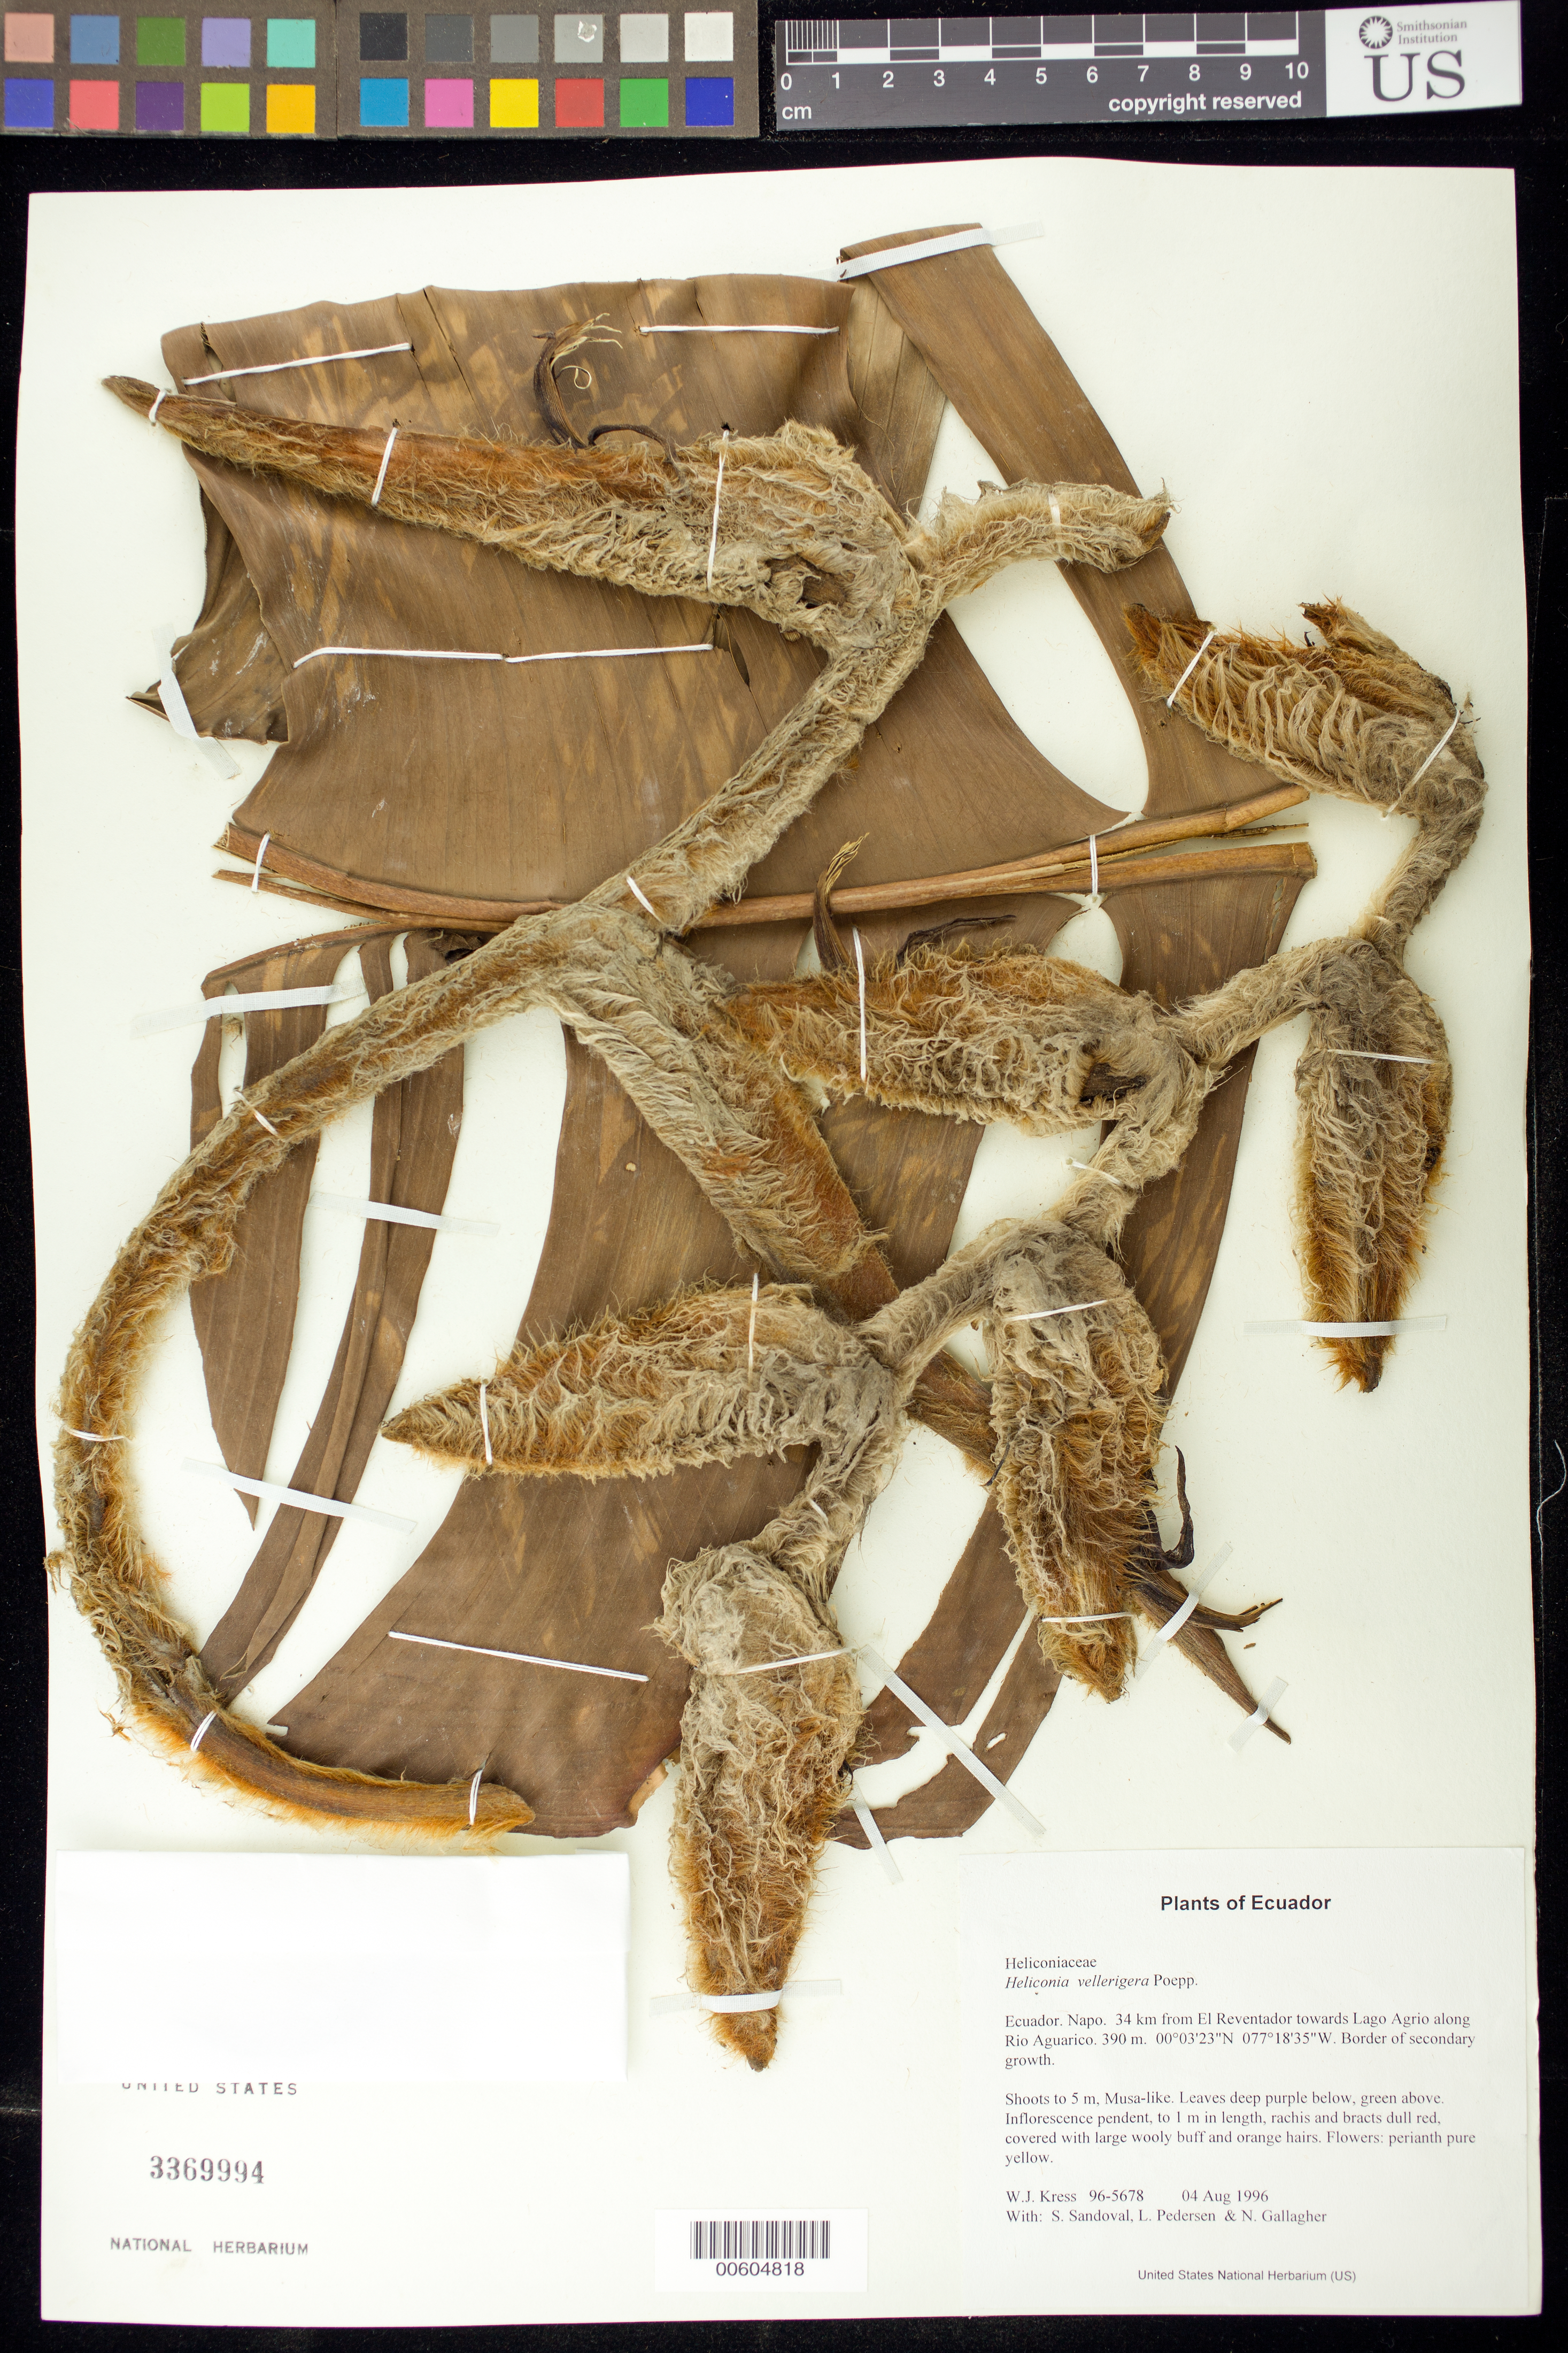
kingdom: Plantae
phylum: Tracheophyta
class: Liliopsida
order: Zingiberales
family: Heliconiaceae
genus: Heliconia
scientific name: Heliconia vellerigera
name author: Poepp.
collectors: W. J. Kress, S. Sandoval, L. Pedersen & N. L. Gallagher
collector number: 96-5678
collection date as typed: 04 Aug 1996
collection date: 1996-08-04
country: Ecuador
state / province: Napo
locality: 34 km from El Reventador towards Lago Agrio along Rio Aguarico.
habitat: Border of secondary growth.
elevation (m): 390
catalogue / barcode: US 3369994